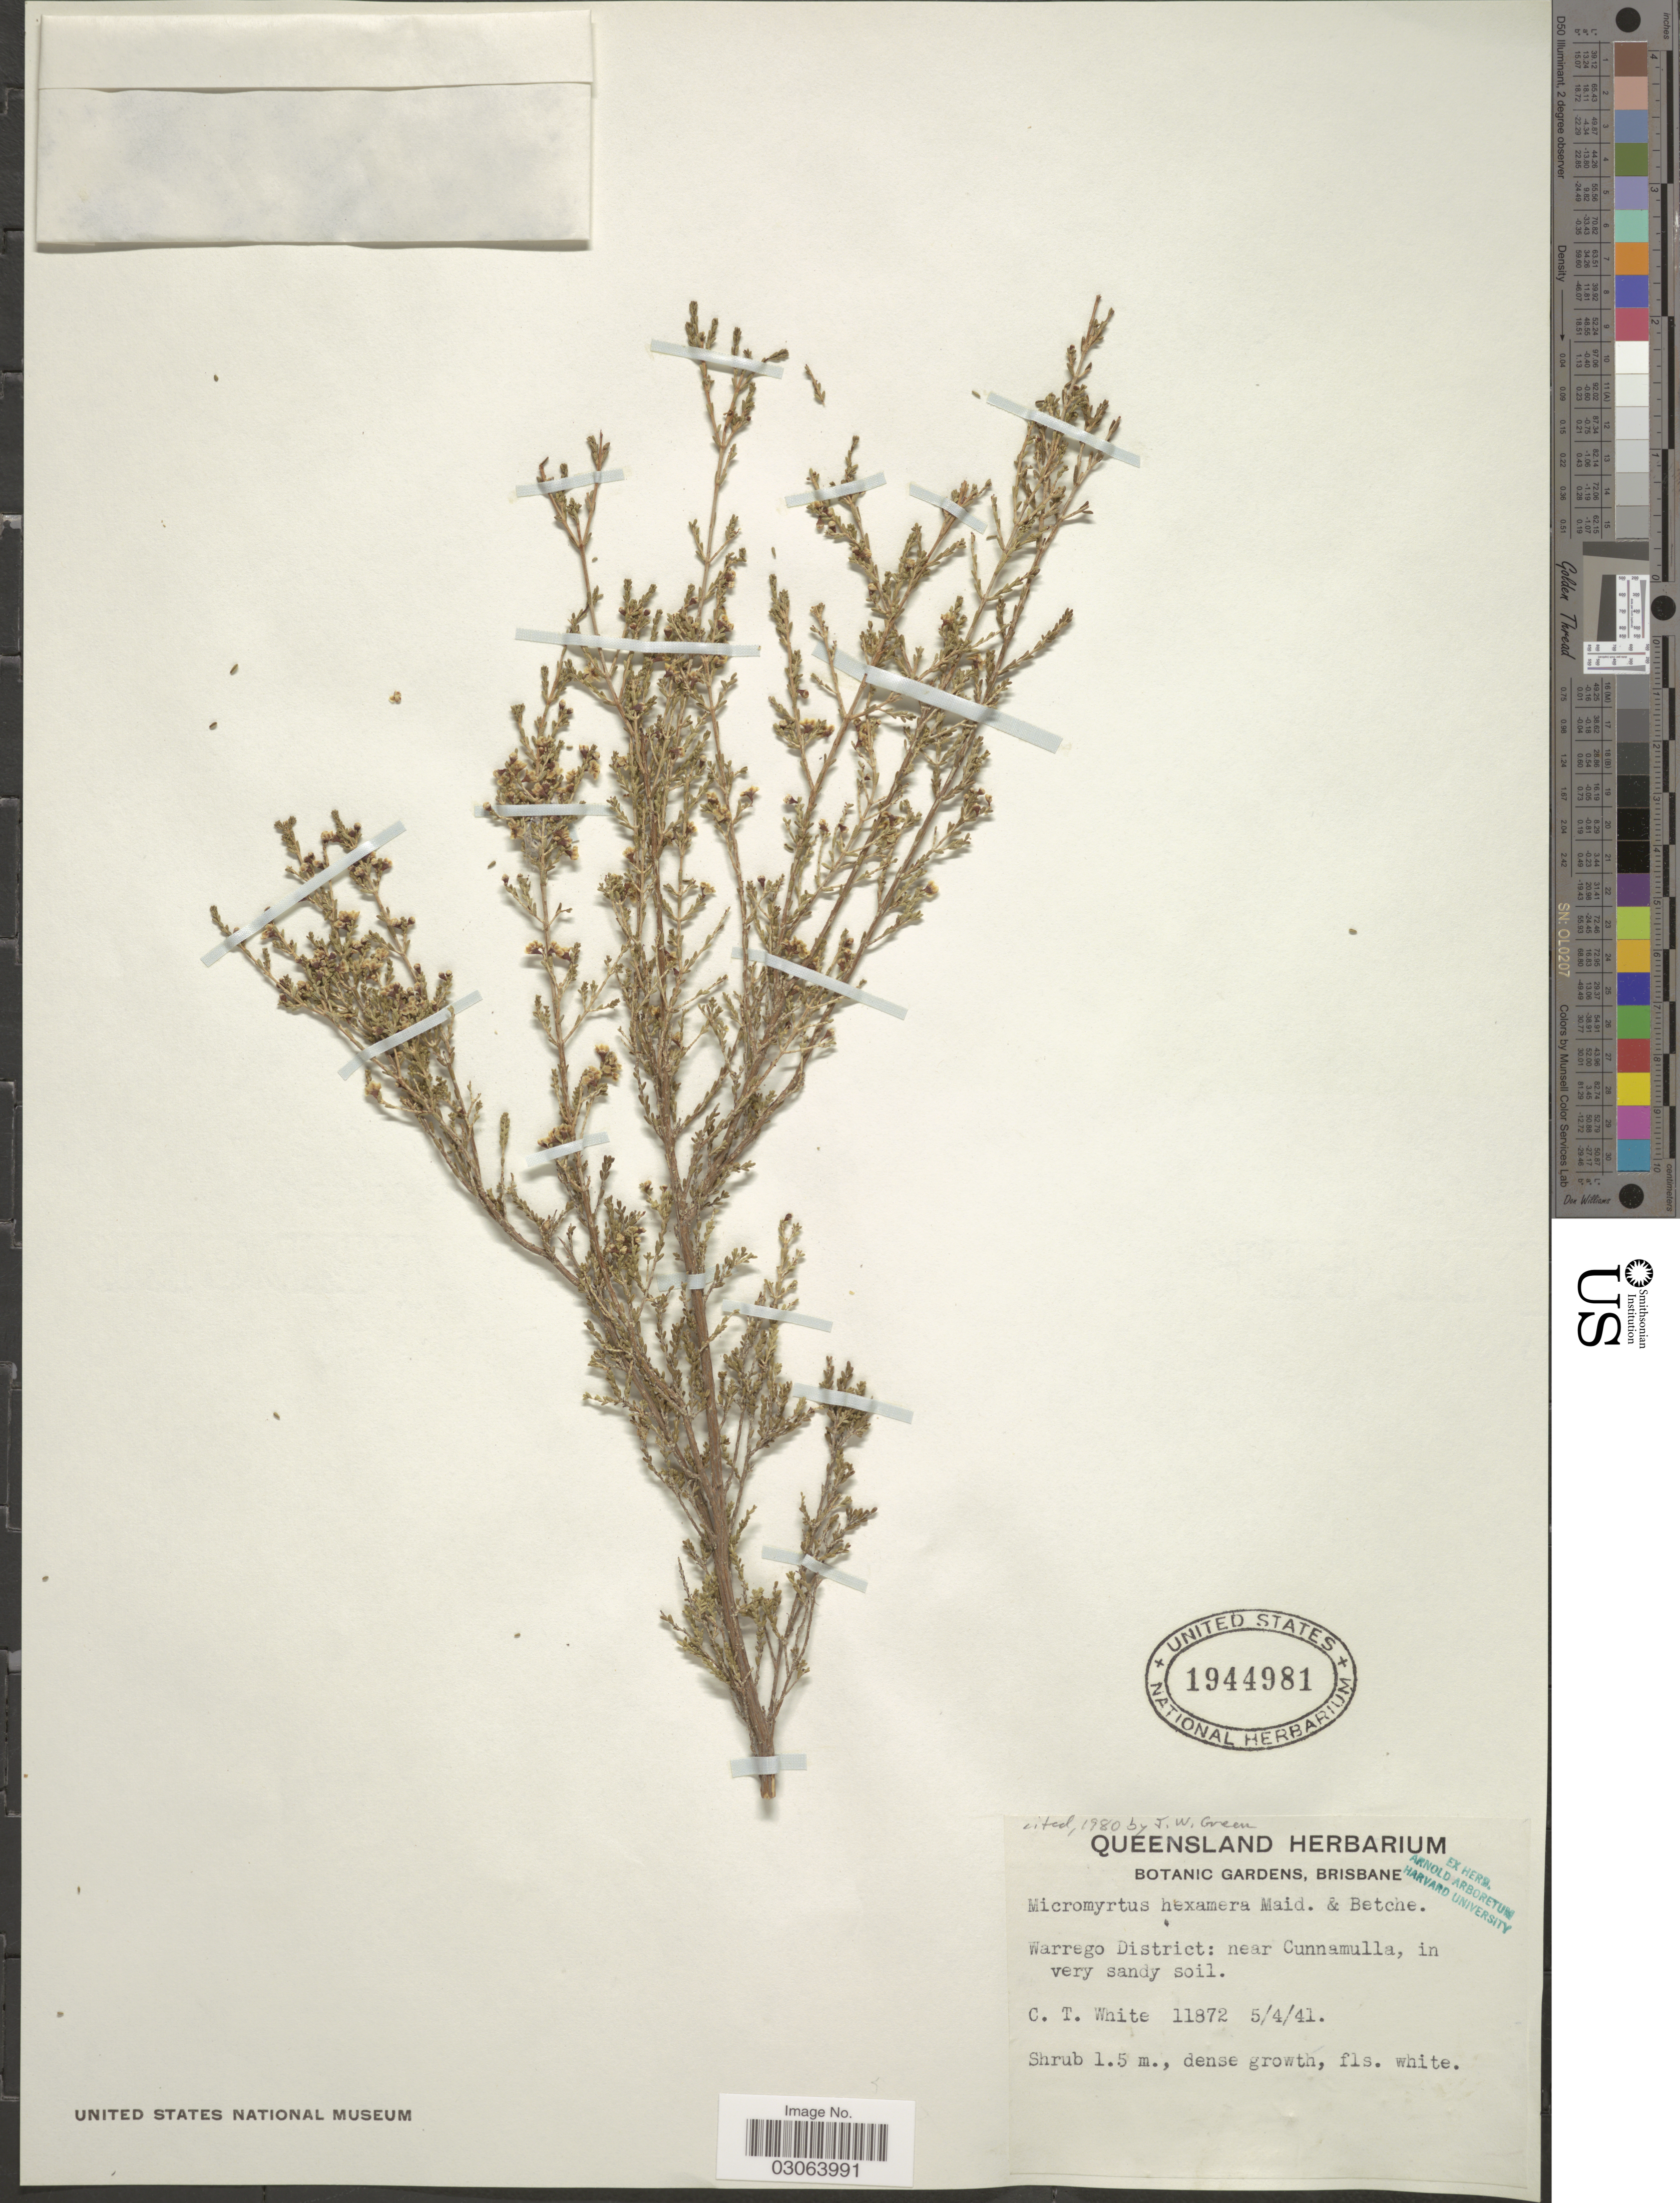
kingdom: Plantae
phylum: Tracheophyta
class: Magnoliopsida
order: Myrtales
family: Myrtaceae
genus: Micromyrtus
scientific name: Micromyrtus hexamera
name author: (Maiden & Betche) Maiden & Betche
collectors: C. T. White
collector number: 11872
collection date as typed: Transcribed d/m/y: 5/4/41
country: Australia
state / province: Queensland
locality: Warrego District: near Cunnamulla.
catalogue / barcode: US 1944981